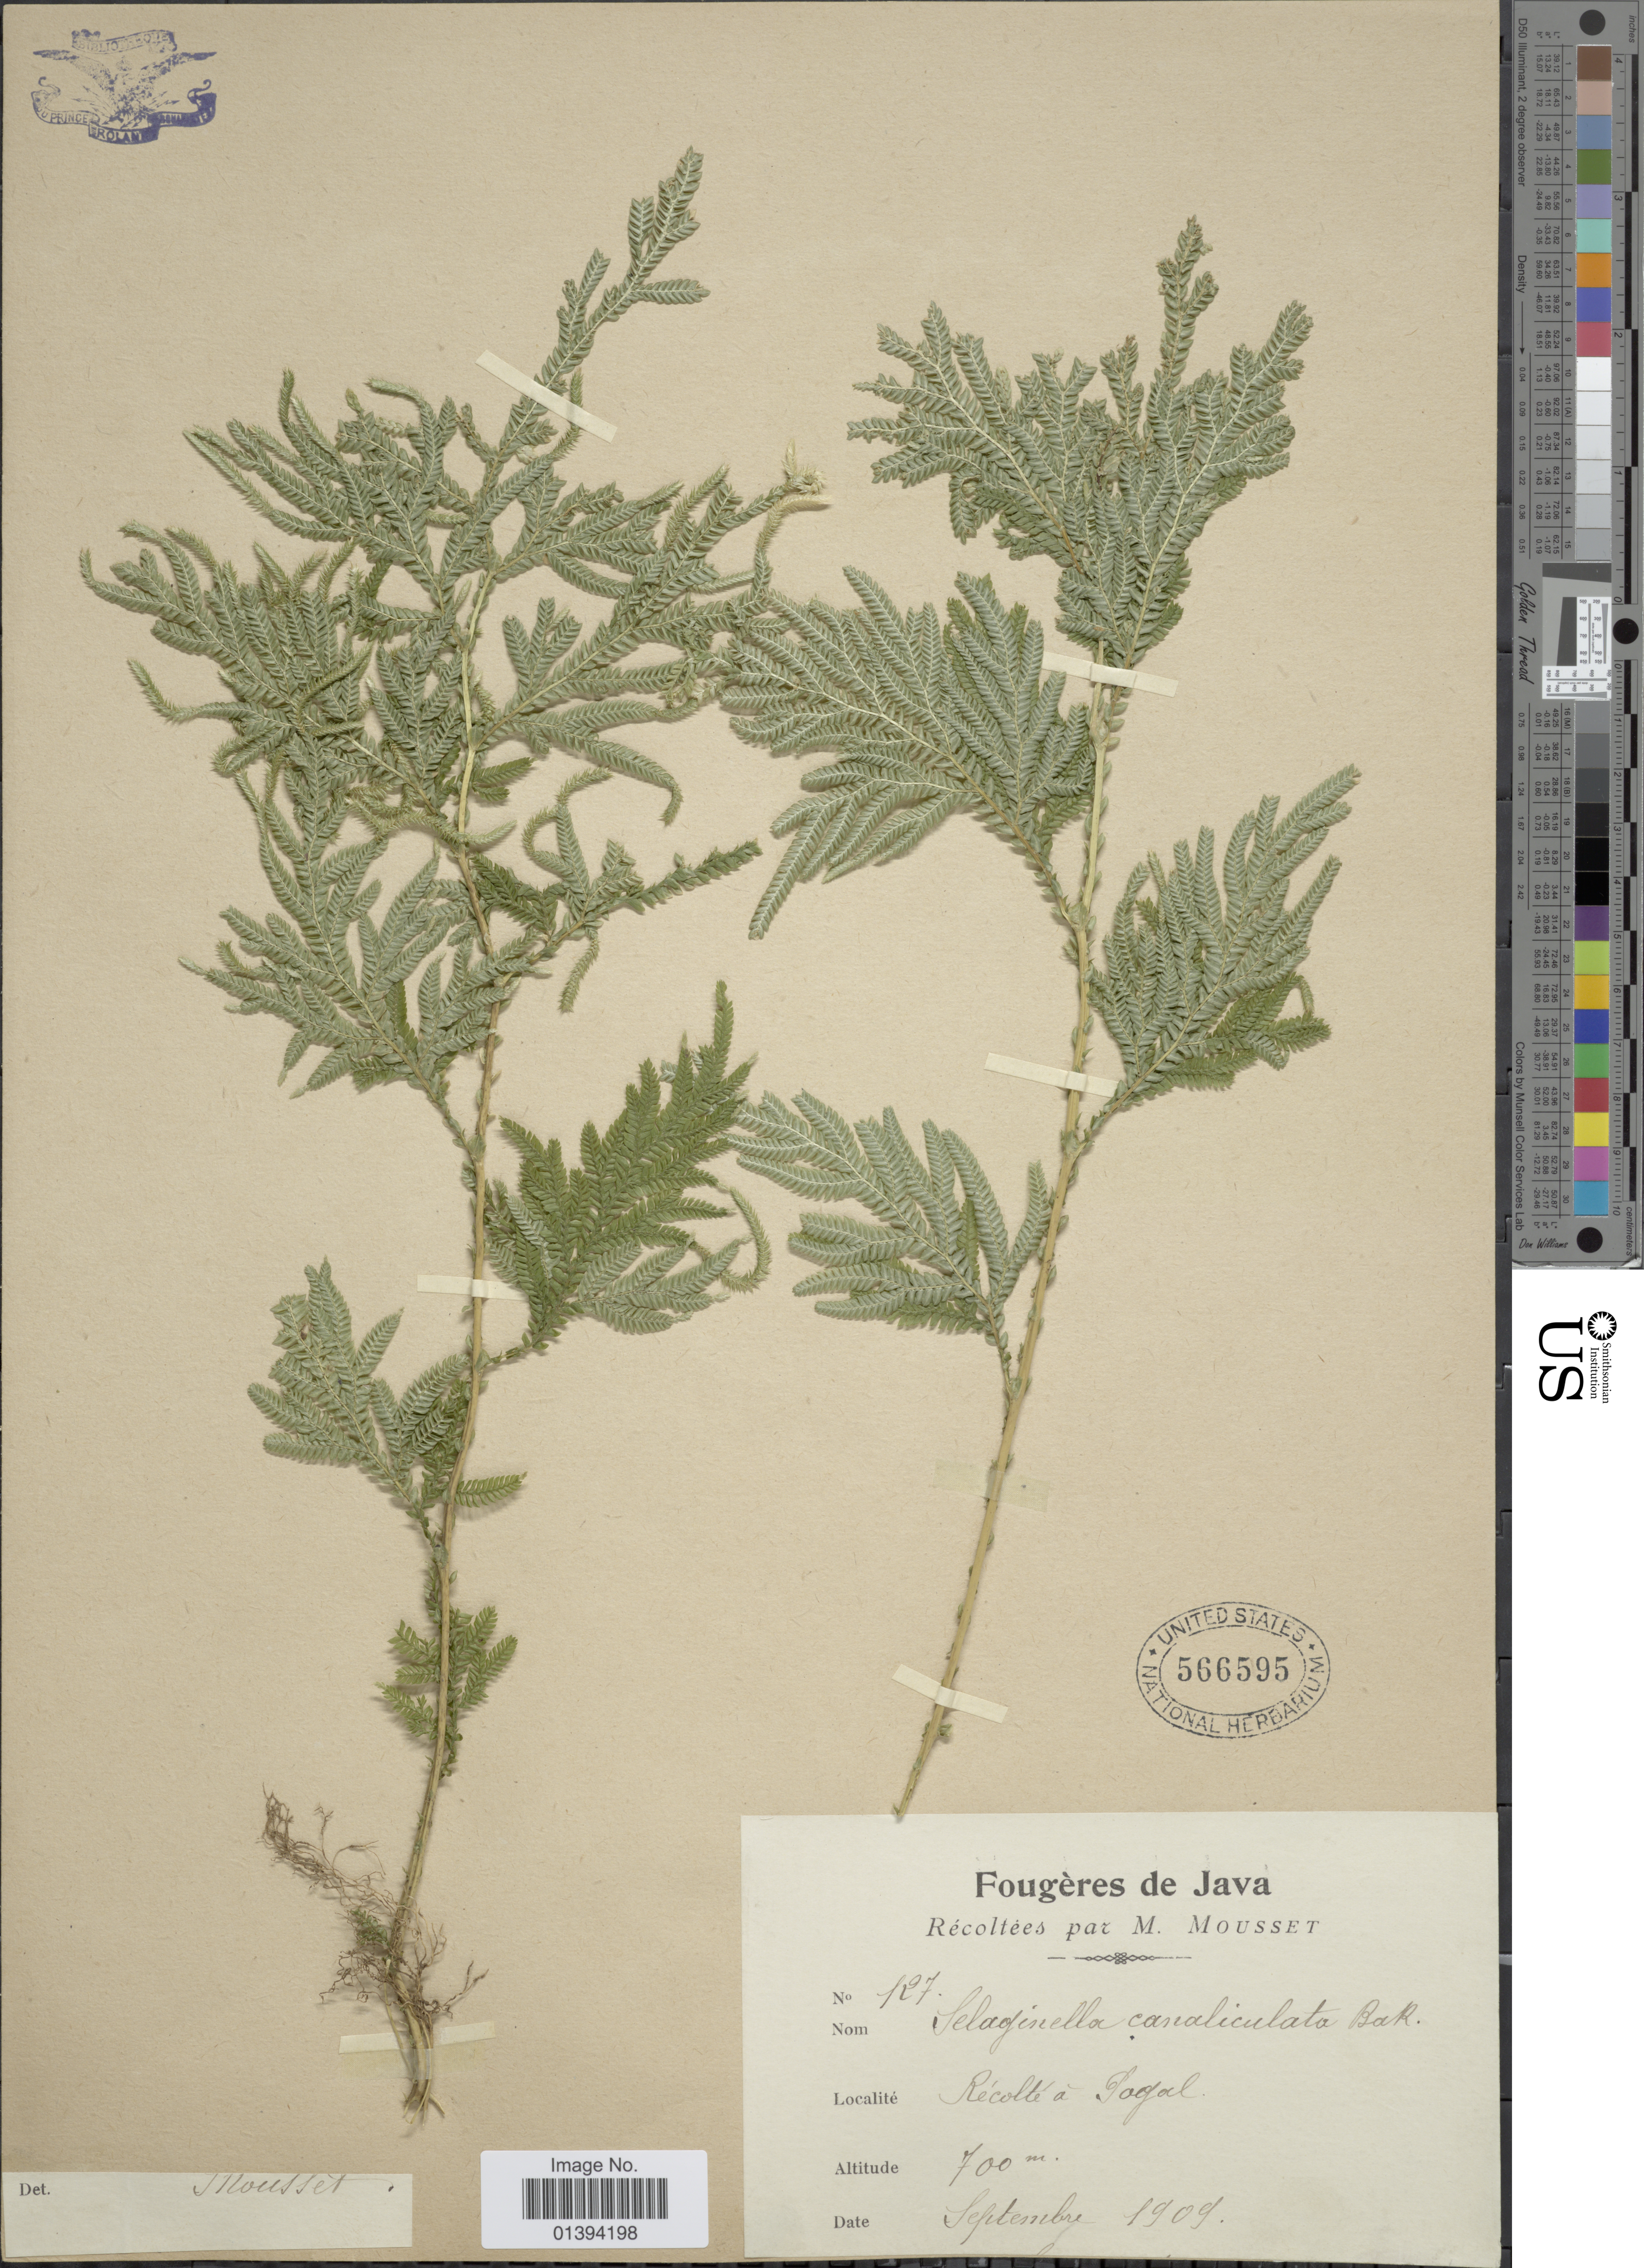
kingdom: Plantae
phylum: Tracheophyta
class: Lycopodiopsida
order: Selaginellales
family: Selaginellaceae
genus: Selaginella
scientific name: Selaginella plana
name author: (Desv. ex Poir.) Hieron.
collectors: M. Mousset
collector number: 127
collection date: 1909-09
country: Indonesia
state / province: Java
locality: Togal [interpreted]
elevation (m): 700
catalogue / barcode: US 566595